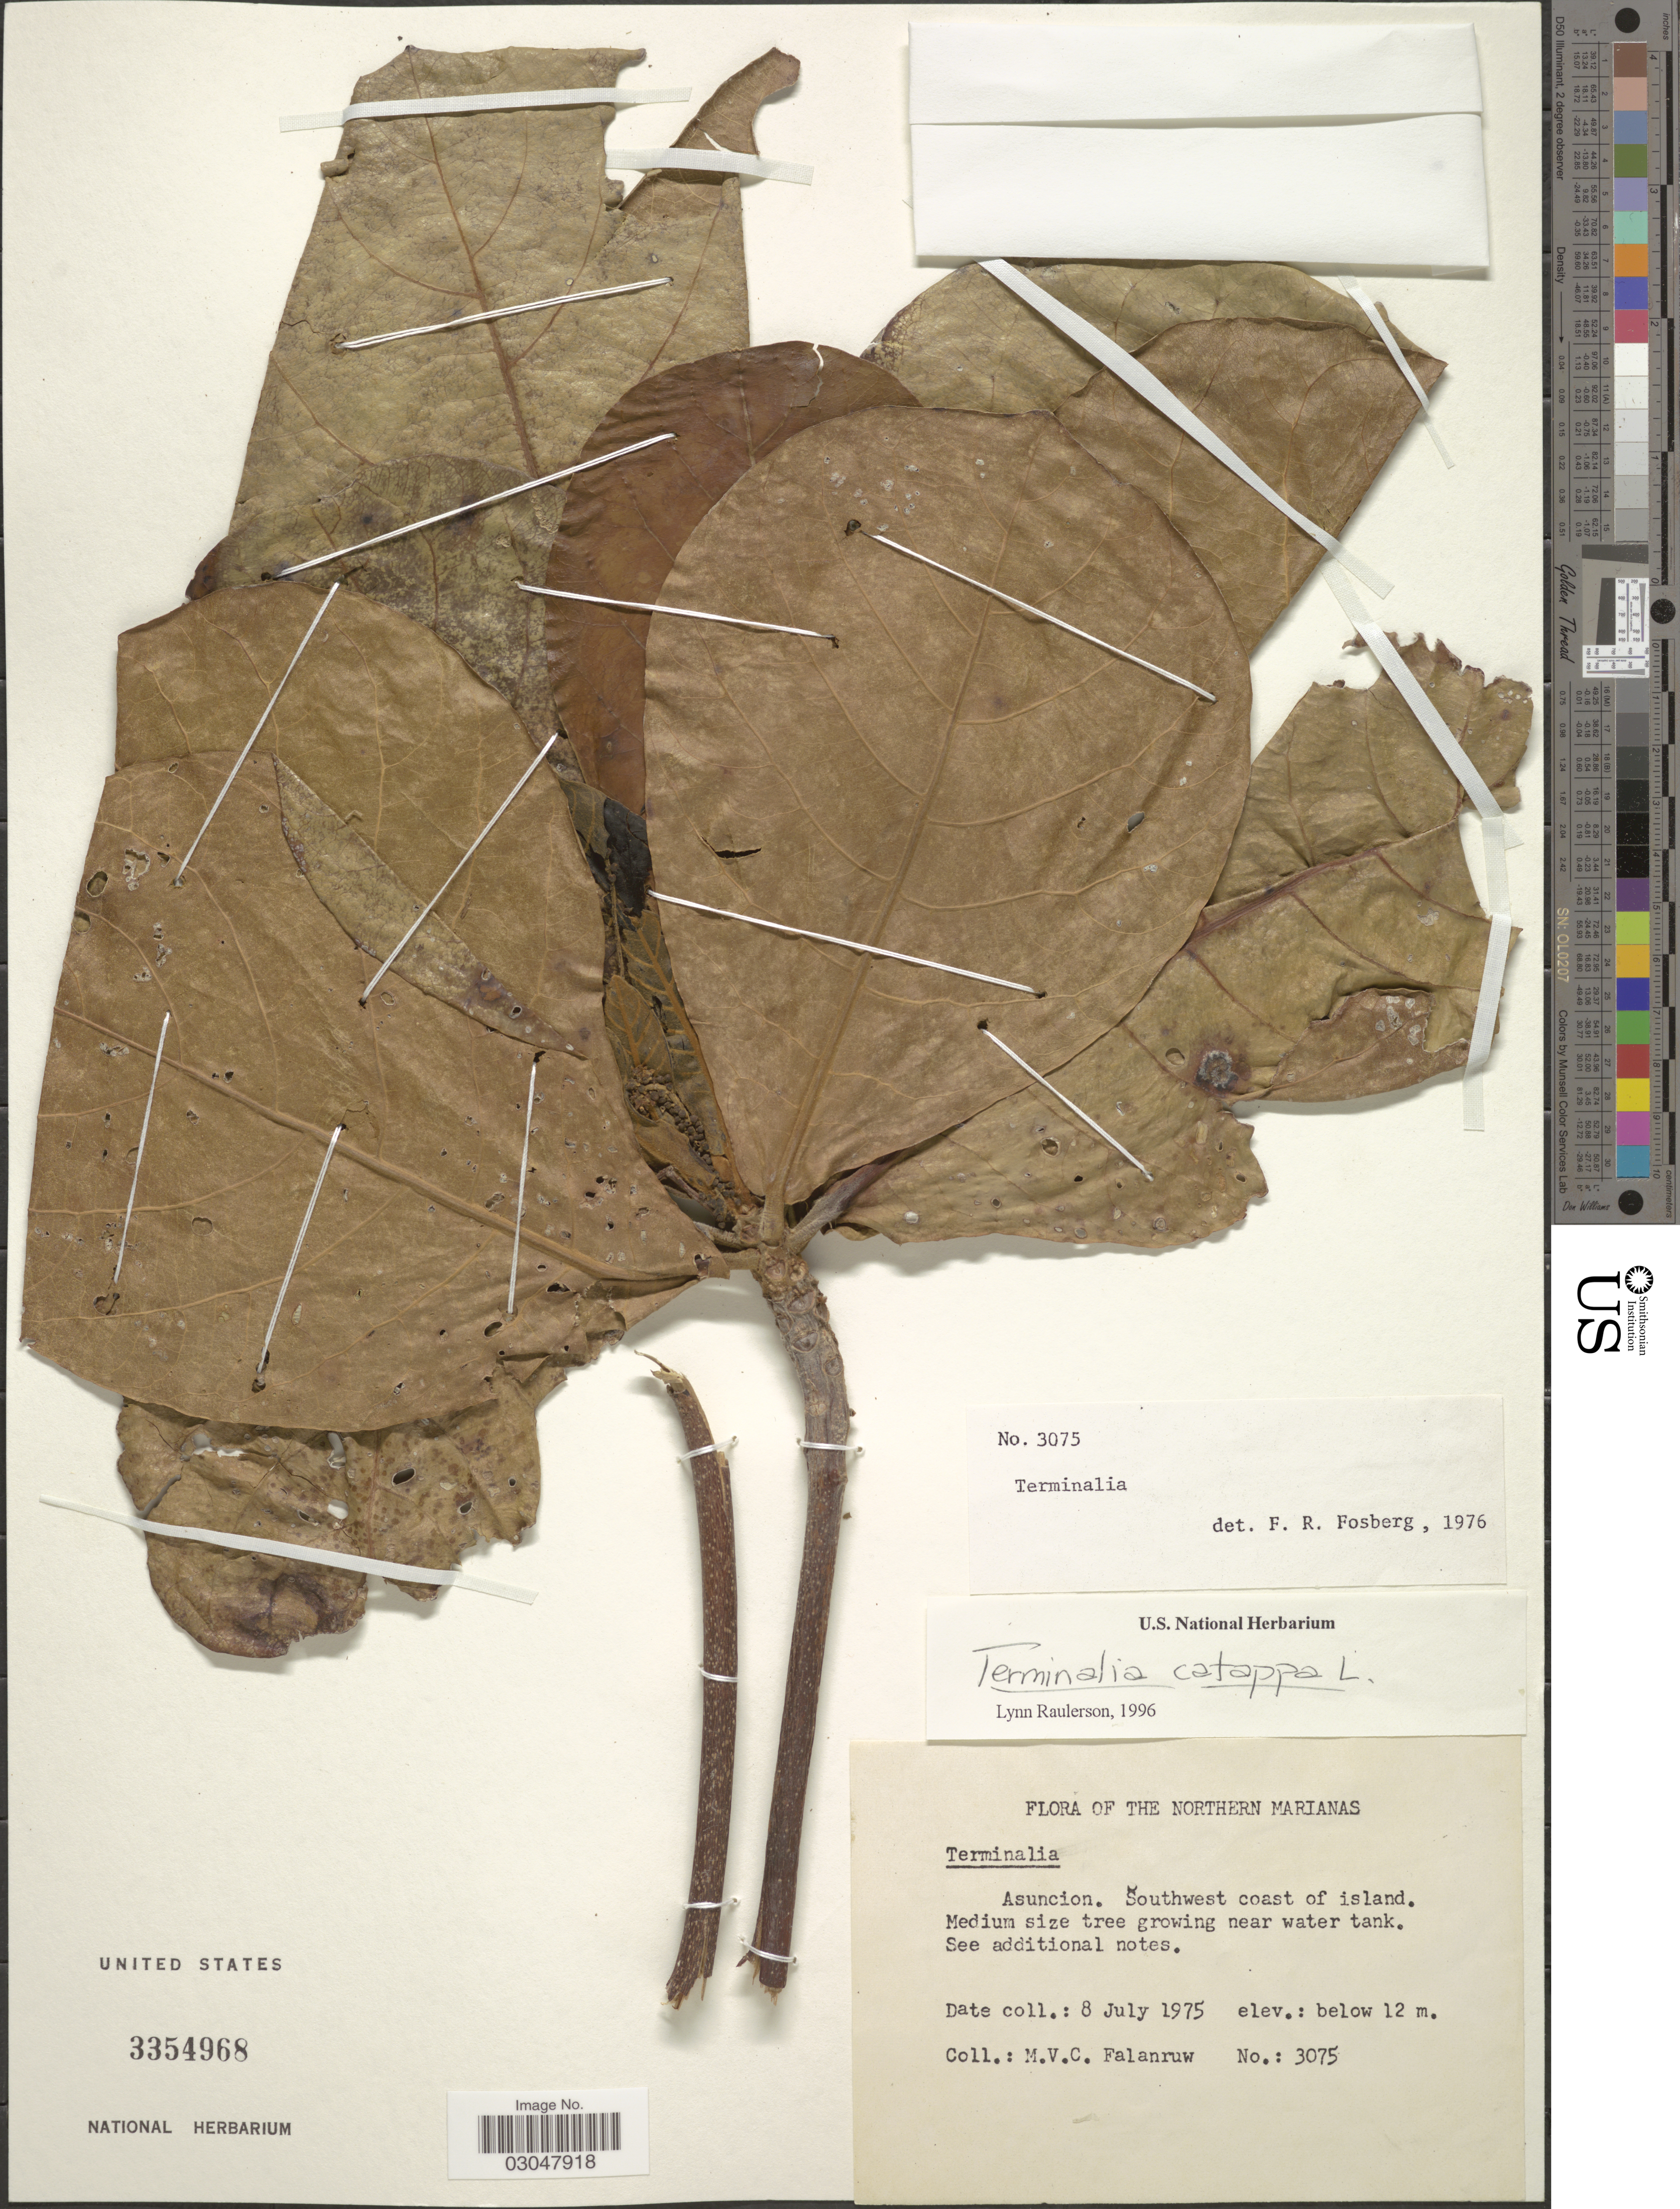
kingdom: Plantae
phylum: Tracheophyta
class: Magnoliopsida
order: Myrtales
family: Combretaceae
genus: Terminalia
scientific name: Terminalia catappa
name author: L.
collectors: M. V. Falanruw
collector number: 3075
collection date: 1975-07-08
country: Northern Mariana Islands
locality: Northern Marianas. Asuncion. Southwest coast of island.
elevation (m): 12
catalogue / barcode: US 3354968